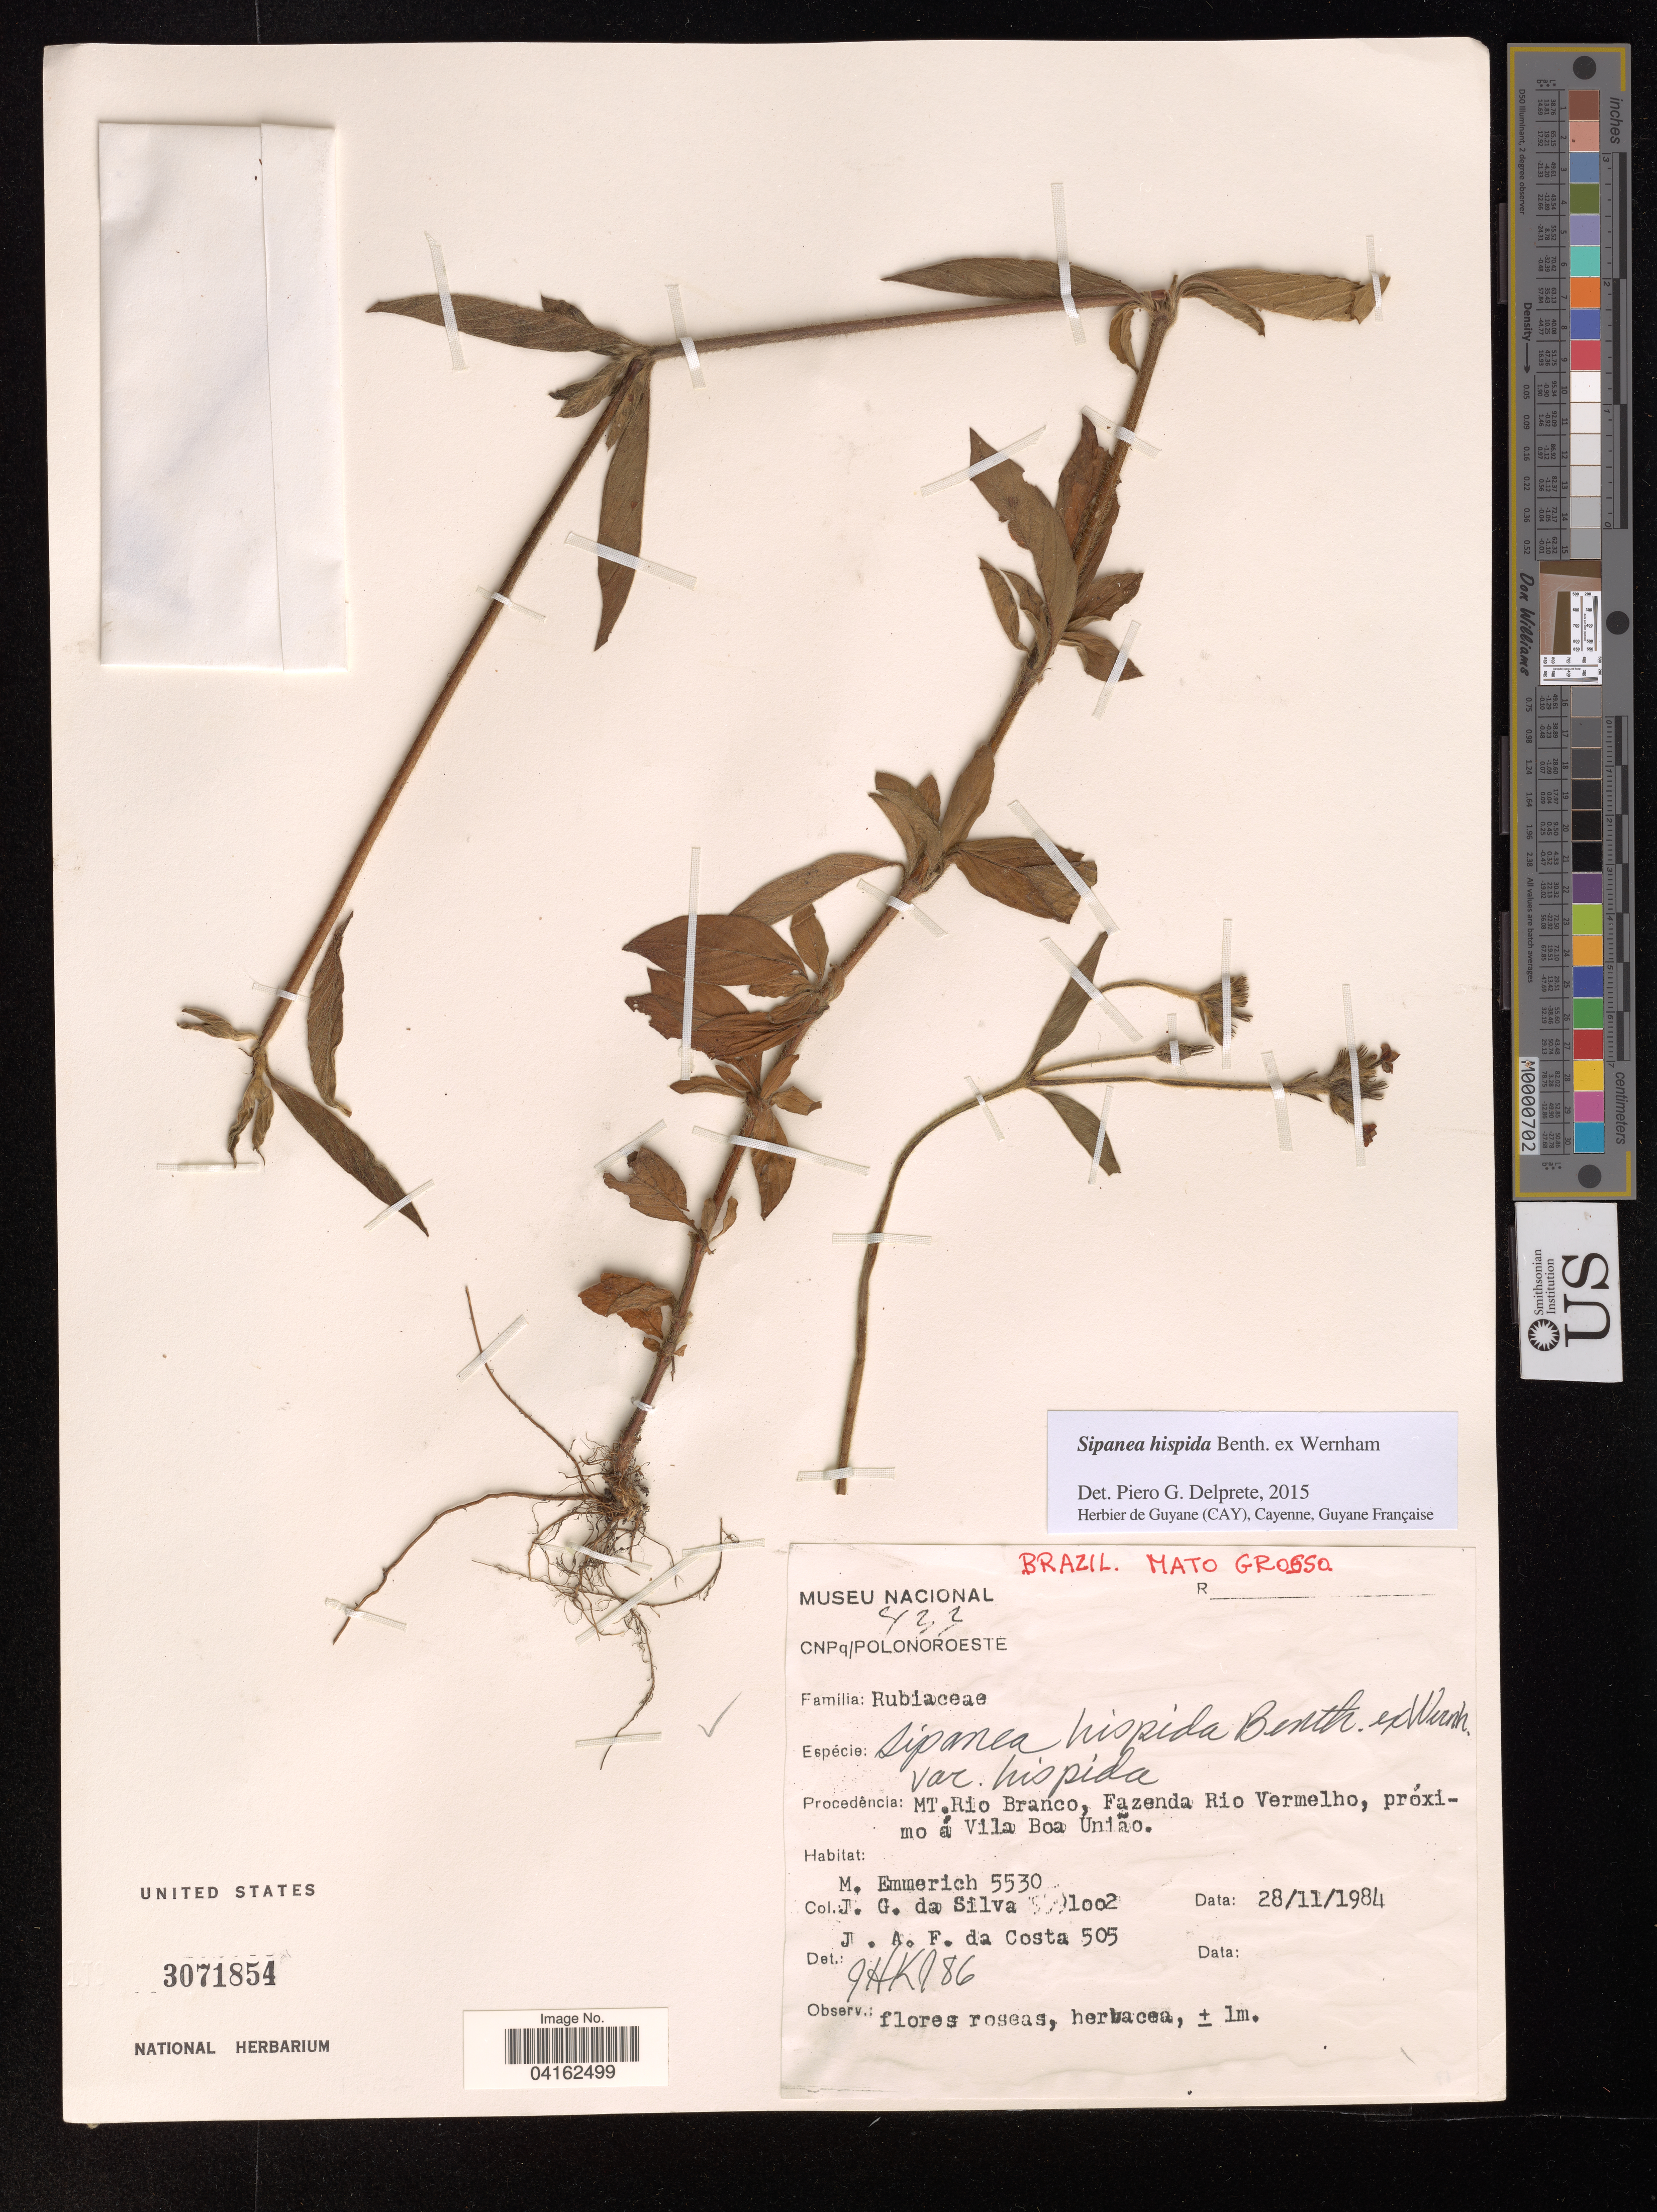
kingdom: Plantae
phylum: Tracheophyta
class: Magnoliopsida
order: Gentianales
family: Rubiaceae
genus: Sipanea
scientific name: Sipanea hispida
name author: Benth. ex Wernham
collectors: M. Emmerich & J. da Silva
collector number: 5530/!1002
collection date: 1984-11-28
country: Brazil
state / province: Mato Grosso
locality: Mt. Rio Branco, Fazenda Rio Vermelho, próximo á Vila Boa União.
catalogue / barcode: US 3071854